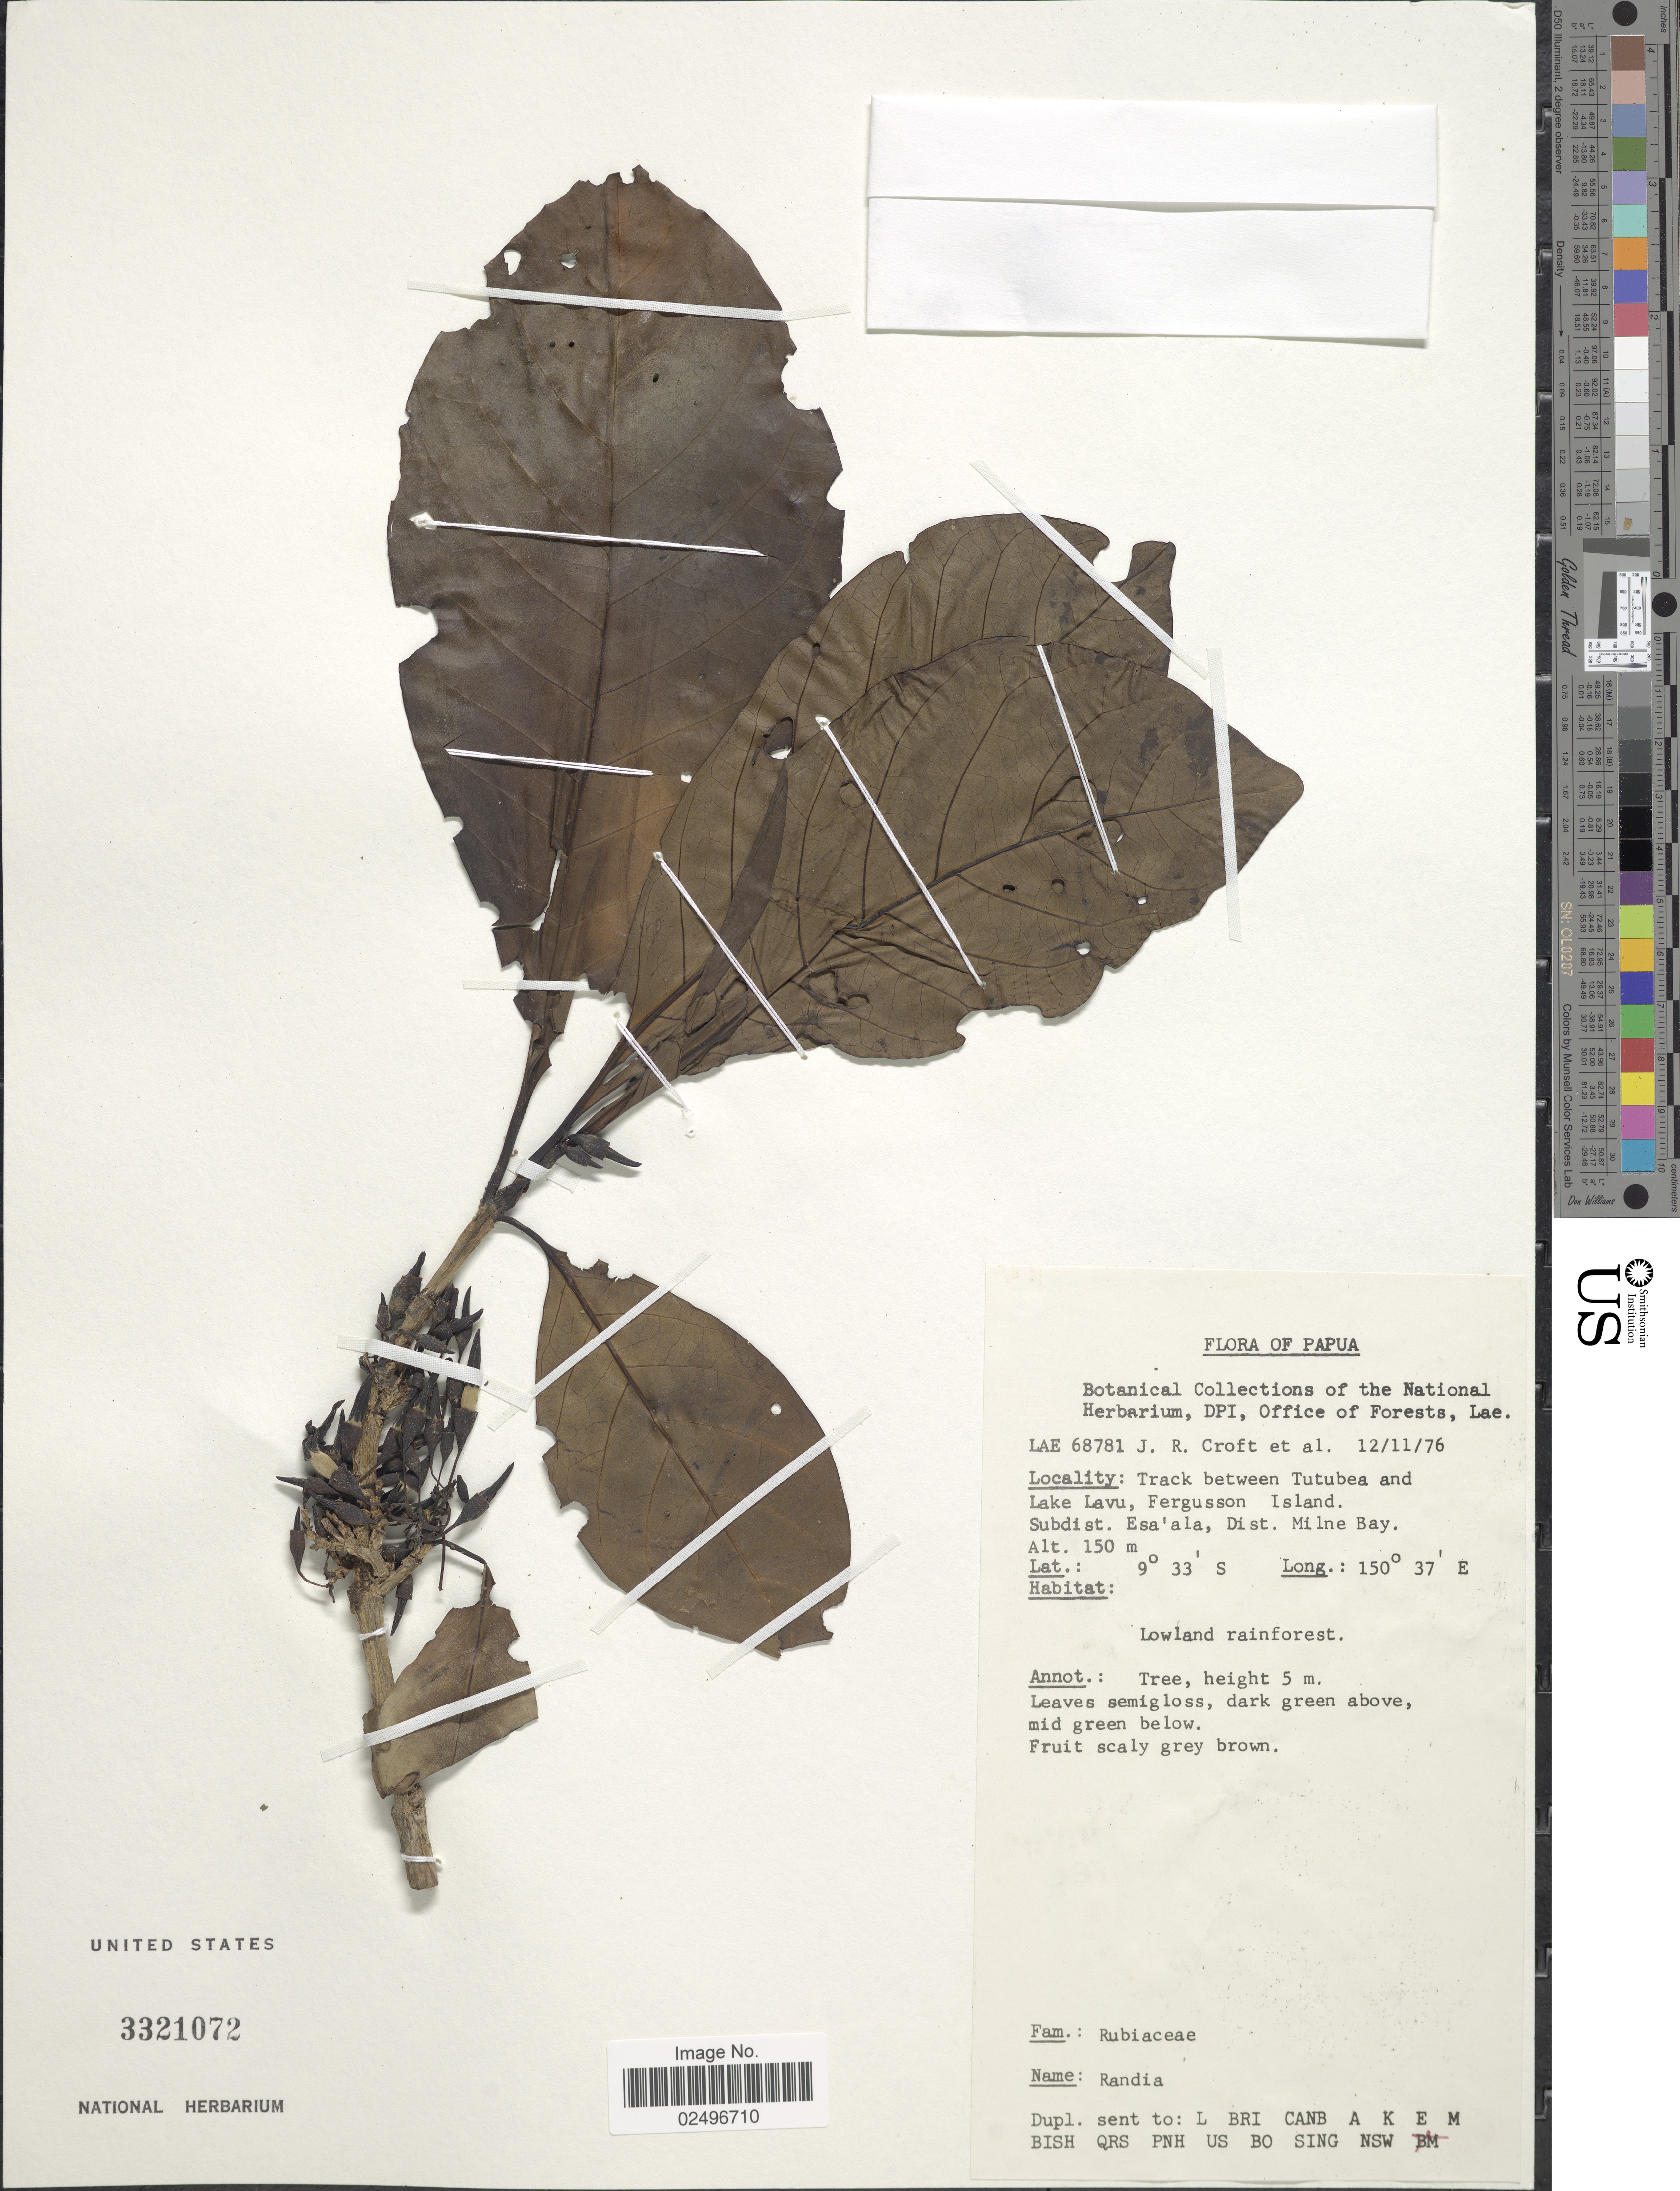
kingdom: Plantae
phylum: Tracheophyta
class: Magnoliopsida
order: Gentianales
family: Rubiaceae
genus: Atractocarpus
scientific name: Atractocarpus macarthurii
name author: (F. Muell.) Puttock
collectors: J. R. Croft & et al.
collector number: LAE 68781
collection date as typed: Transcribed d/m/y: 12/11/76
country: Papua New Guinea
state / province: Milne Bay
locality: Papua. Track between Tutubea and Lake Lavu, Fergusson Island. Subdist. Esa'ala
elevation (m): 150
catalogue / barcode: US 3321072